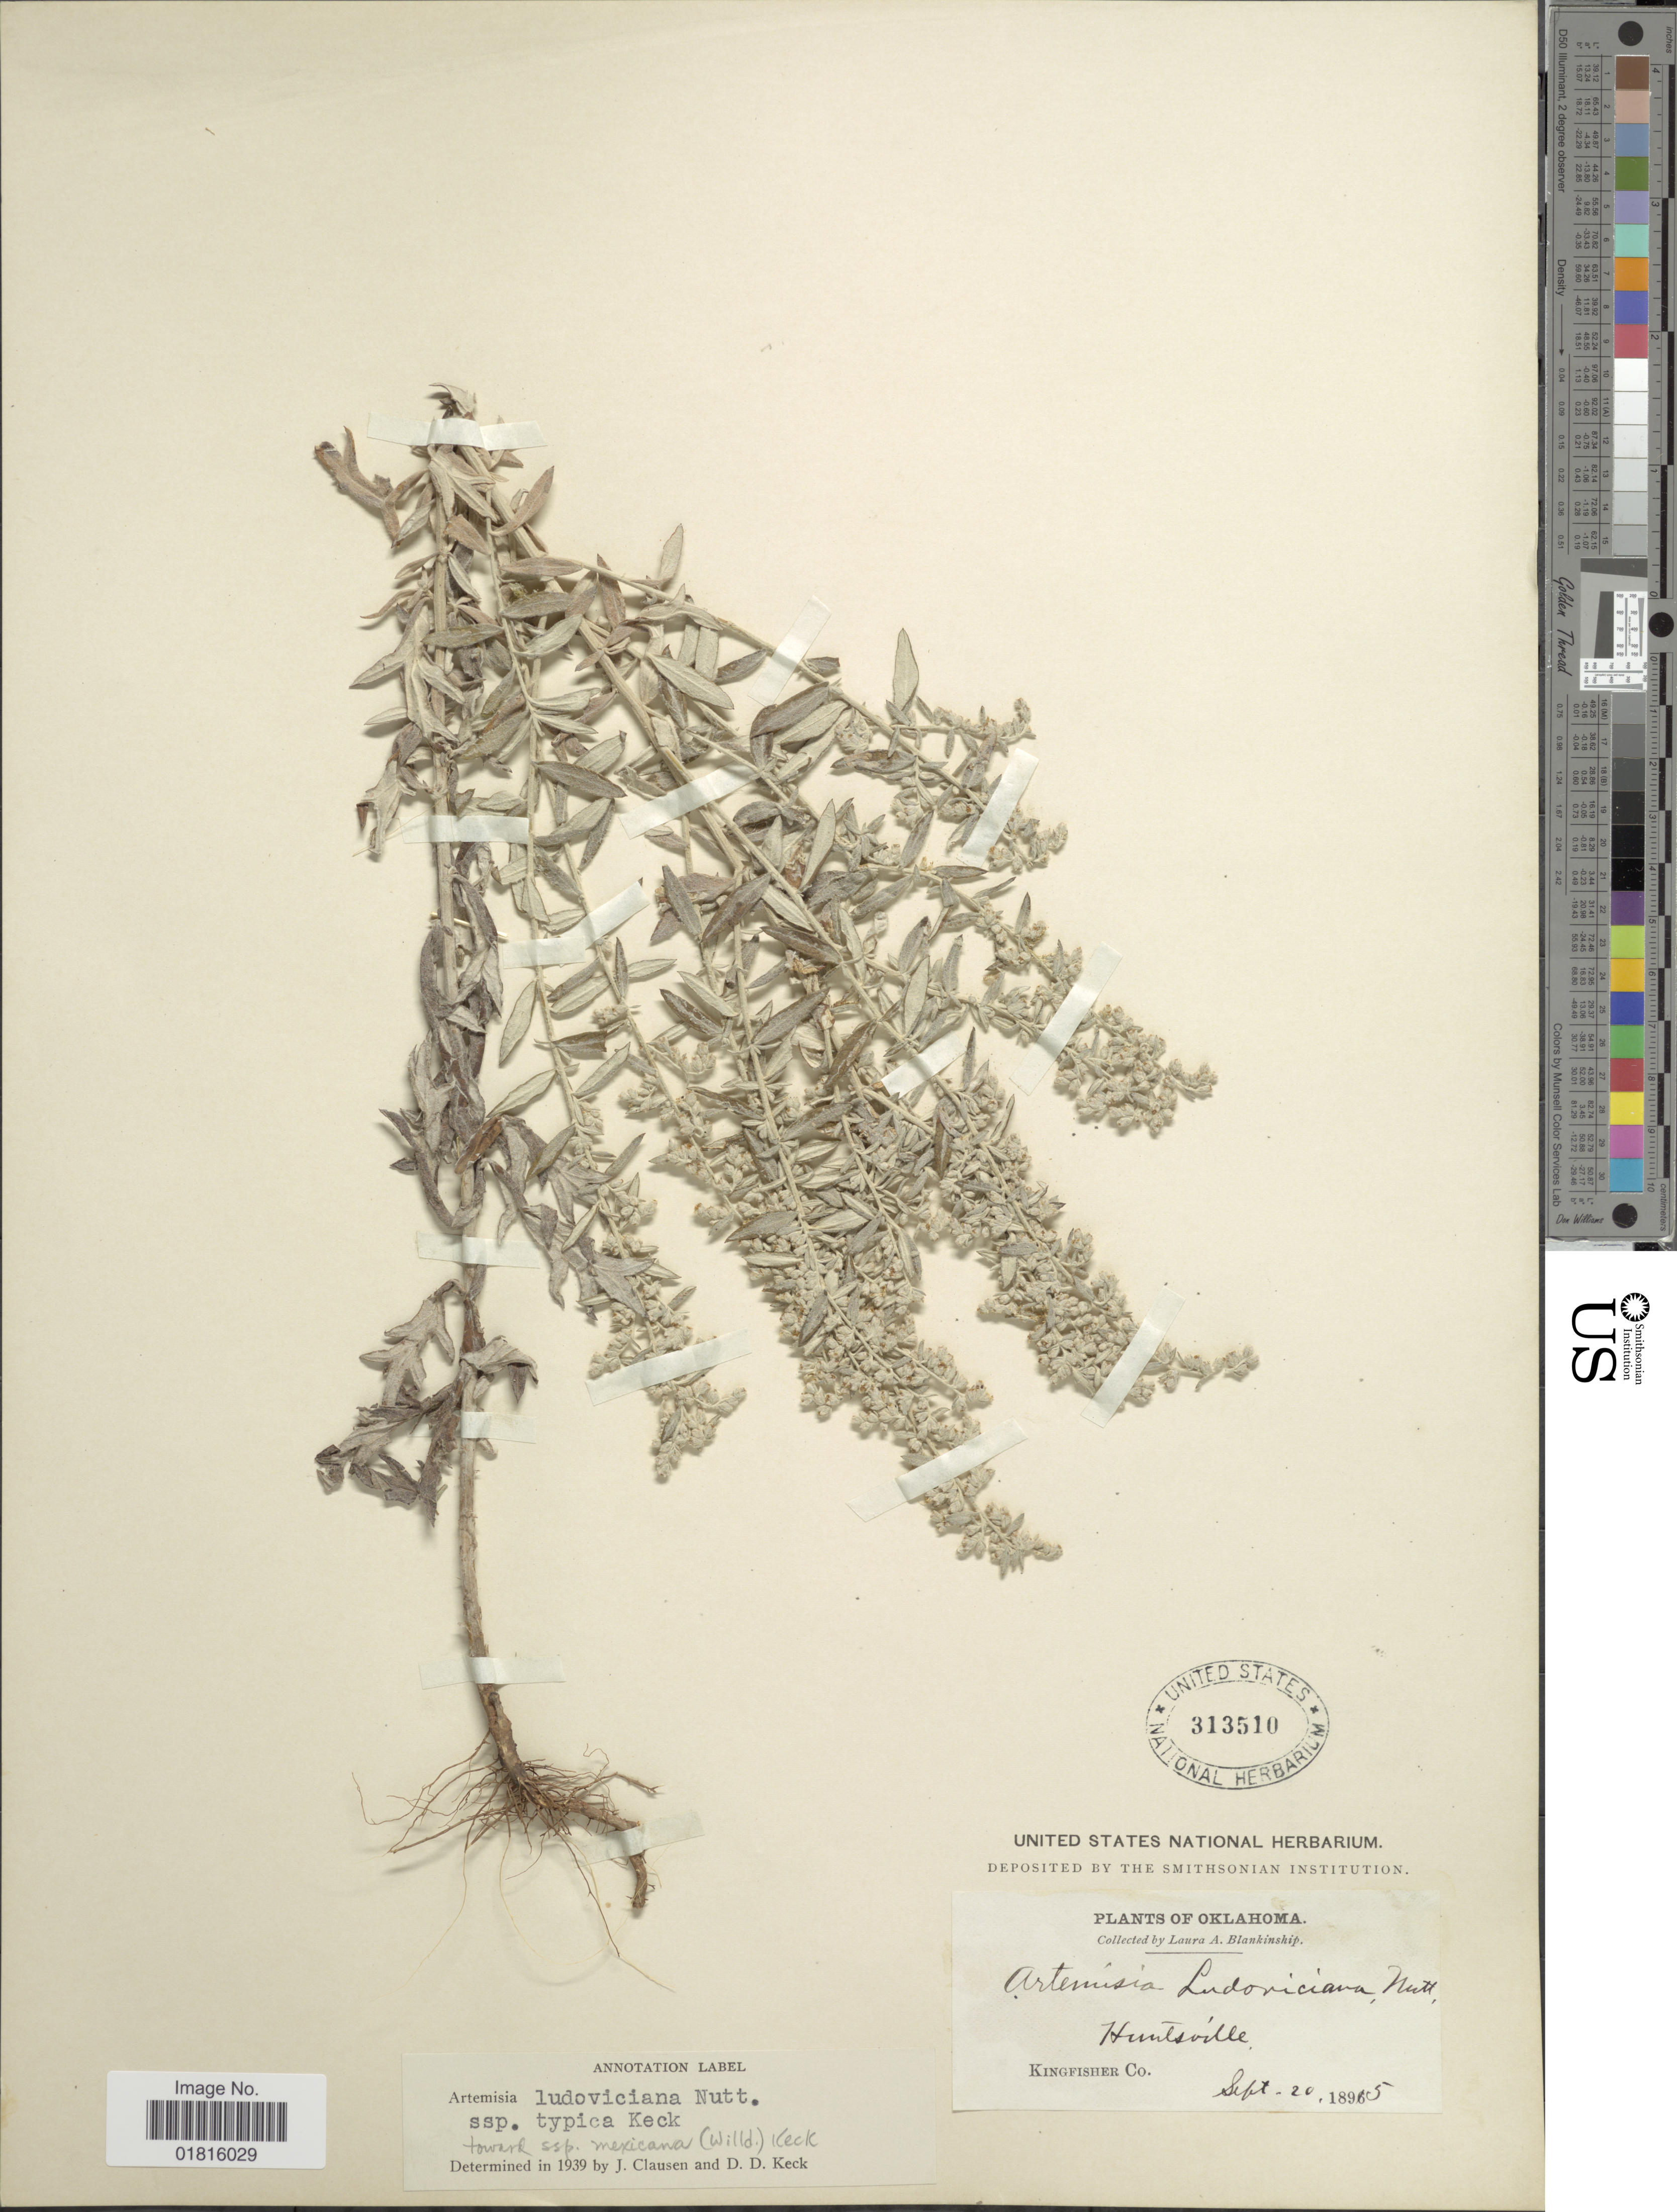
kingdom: Plantae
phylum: Tracheophyta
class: Magnoliopsida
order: Asterales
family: Asteraceae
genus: Artemisia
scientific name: Artemisia ludoviciana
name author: Nutt.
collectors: L. A. Blankinship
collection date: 1895-09-20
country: United States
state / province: Oklahoma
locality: Huntsville, Kingfisher Co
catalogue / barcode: US 313510